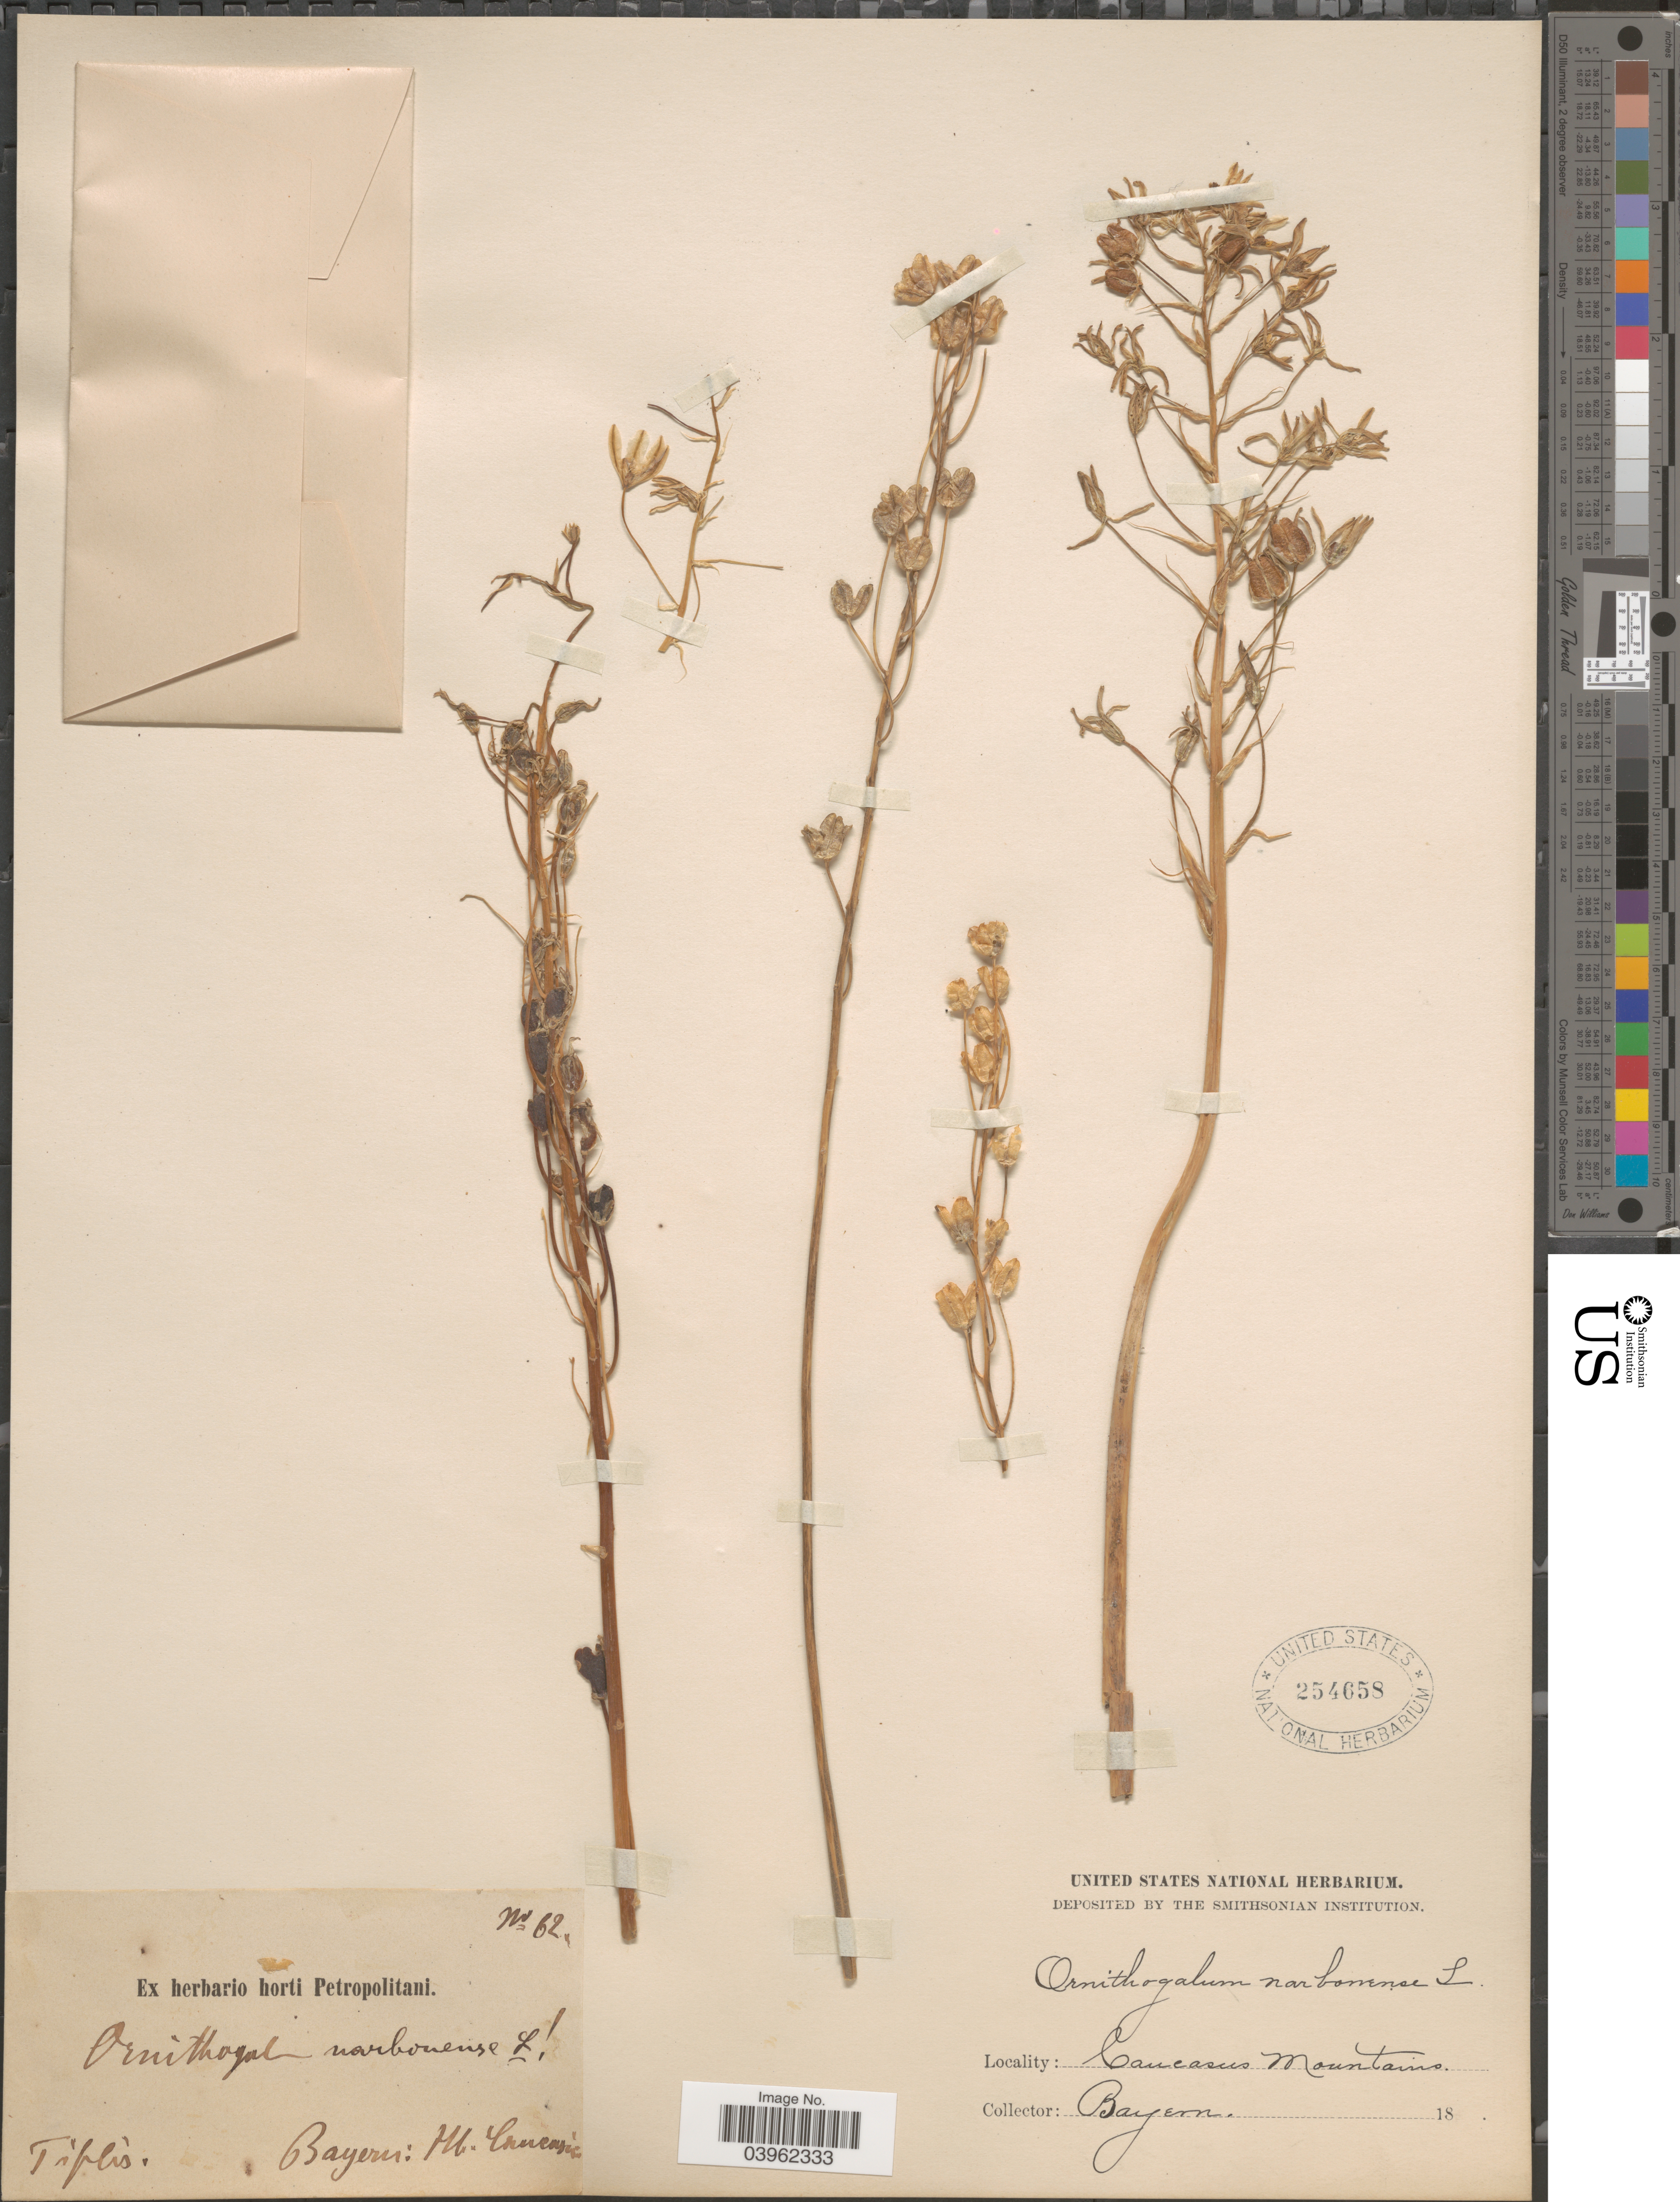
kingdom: Plantae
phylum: Tracheophyta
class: Liliopsida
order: Asparagales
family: Asparagaceae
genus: Ornithogalum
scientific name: Ornithogalum narbonense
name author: L.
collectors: ex Herb. Horti Bot. Petropolitani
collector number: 62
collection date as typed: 18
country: Georgia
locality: Caucasus Mountains. Tiflis.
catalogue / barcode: US 254658